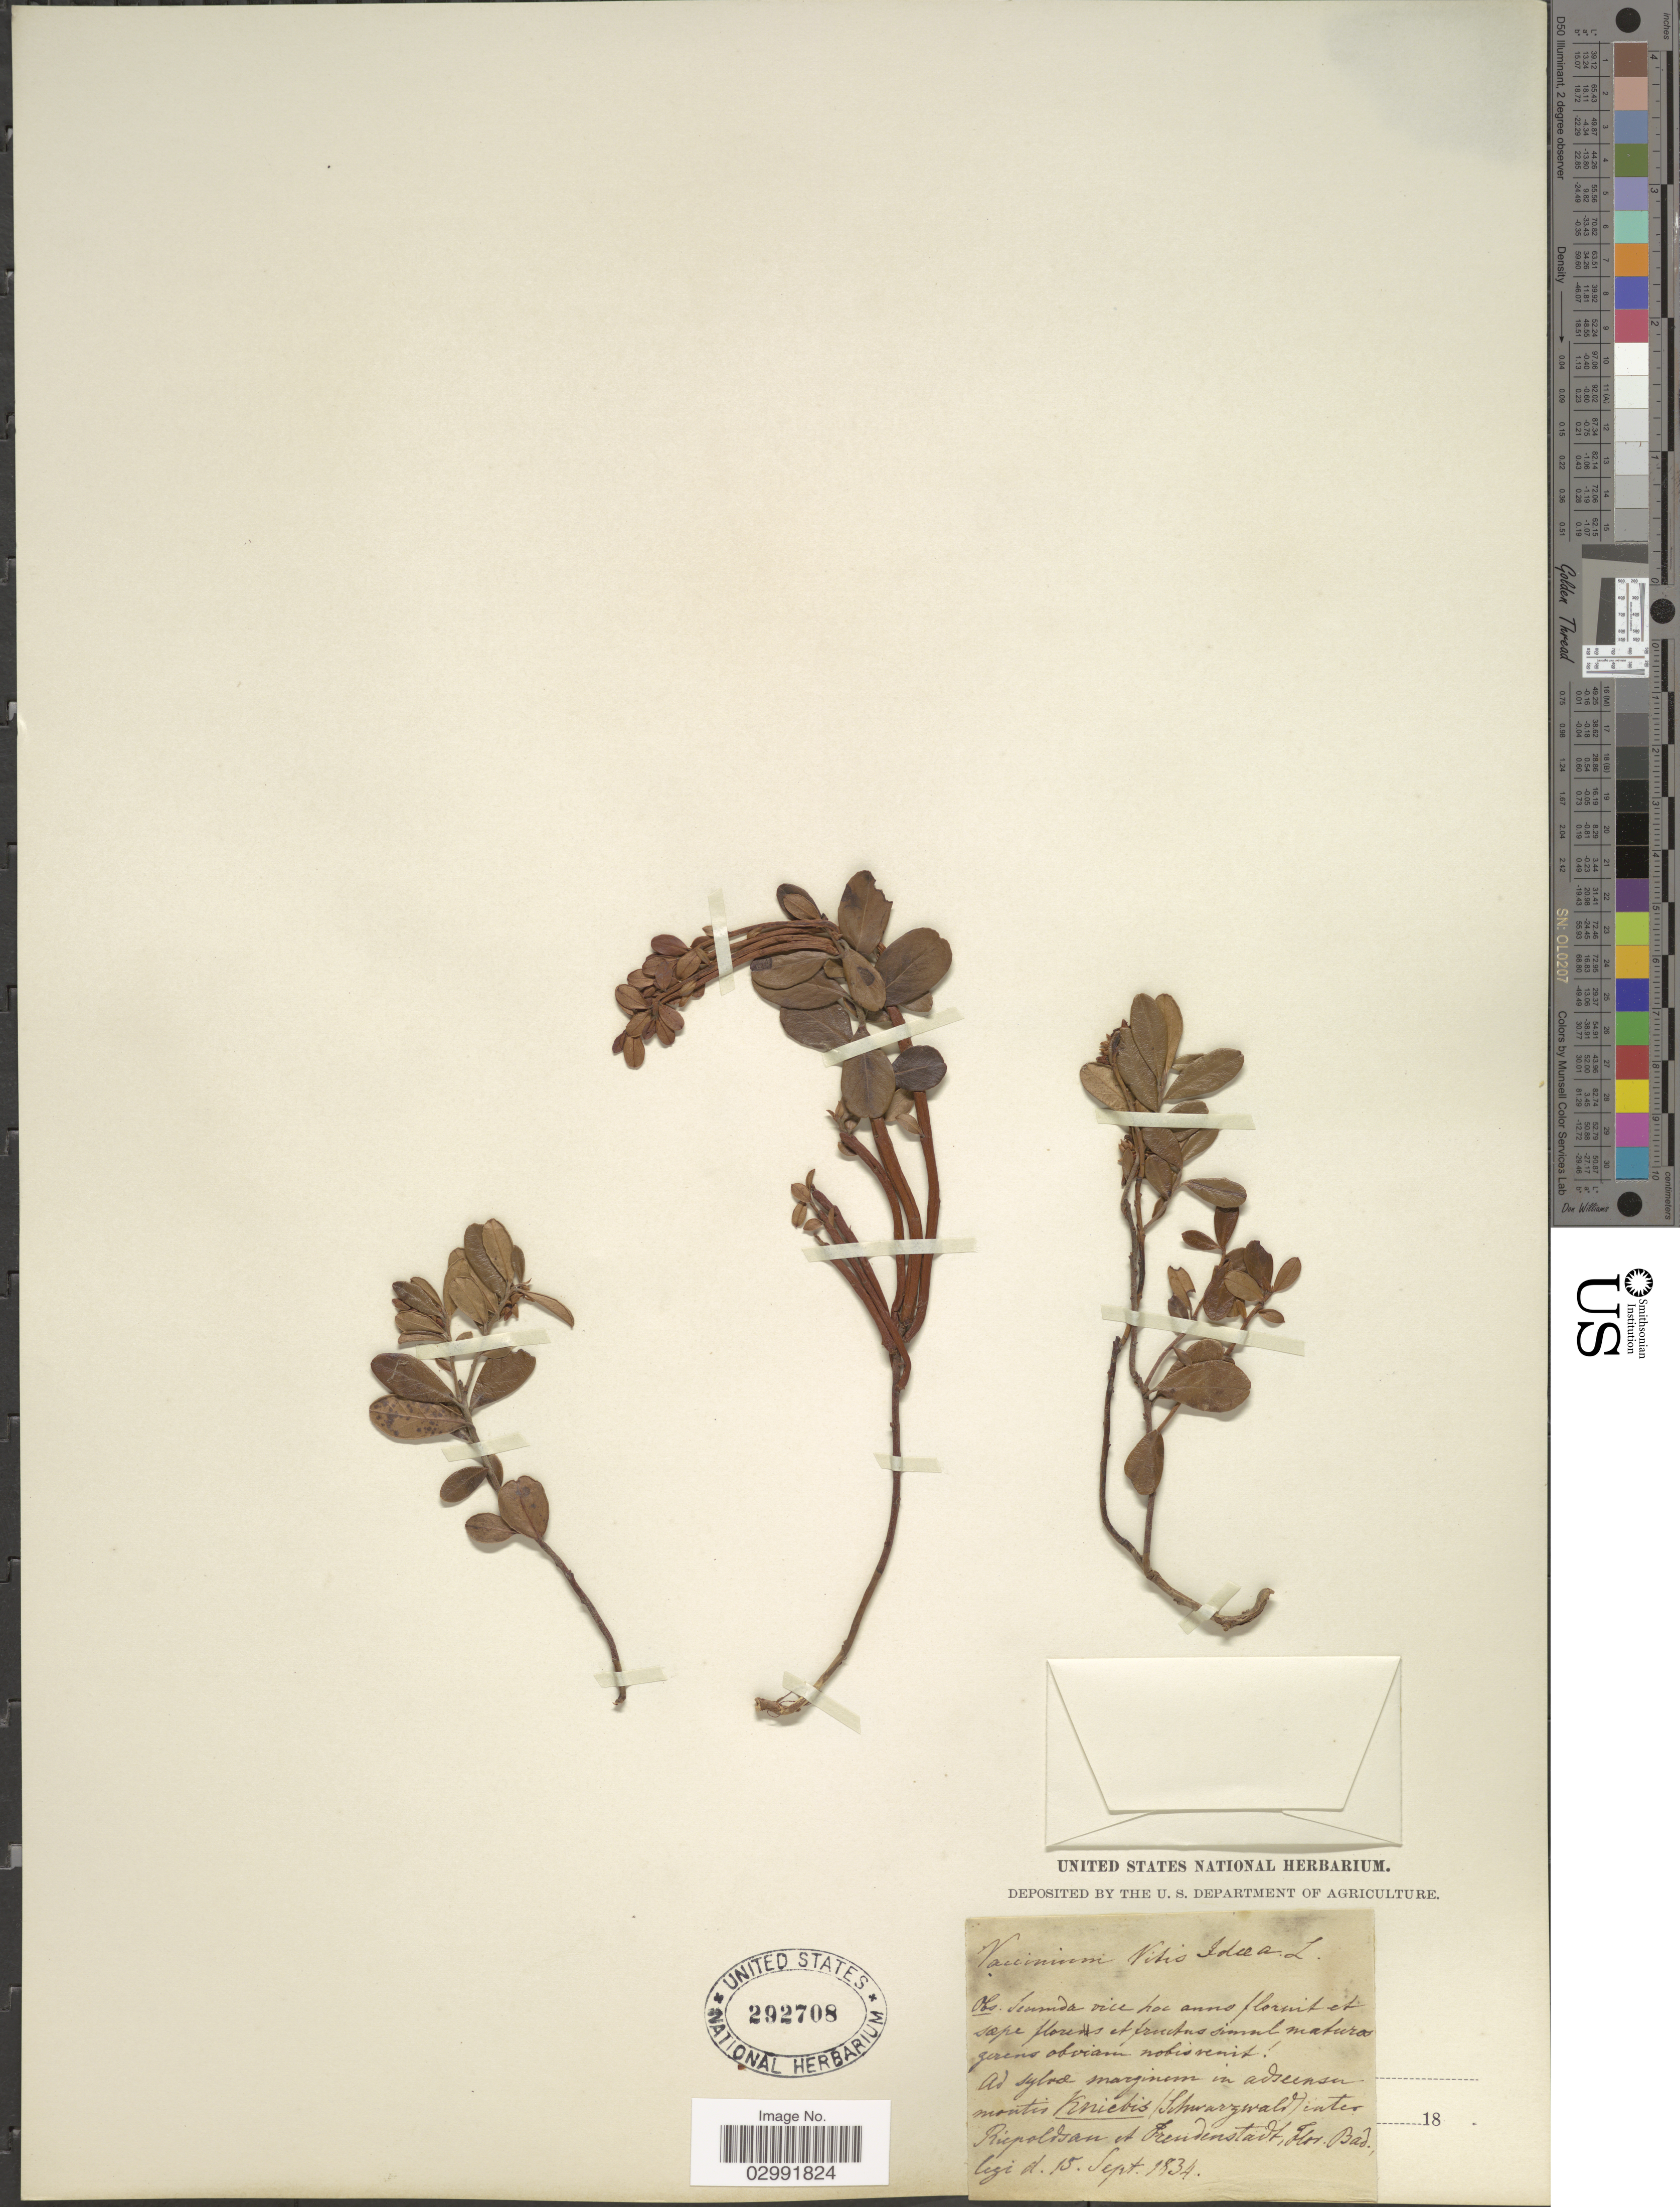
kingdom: Plantae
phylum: Tracheophyta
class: Magnoliopsida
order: Ericales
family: Ericaceae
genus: Vaccinium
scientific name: Vaccinium vitis-idaea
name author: L.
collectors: ex herb. United States National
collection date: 1834-09-15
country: Germany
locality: Ad sylvae marginem in adseensen [interpreted] montis Kniebis (Schwarzwald) inter Riepoldsau et Freudenstadt.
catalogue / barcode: US 292708